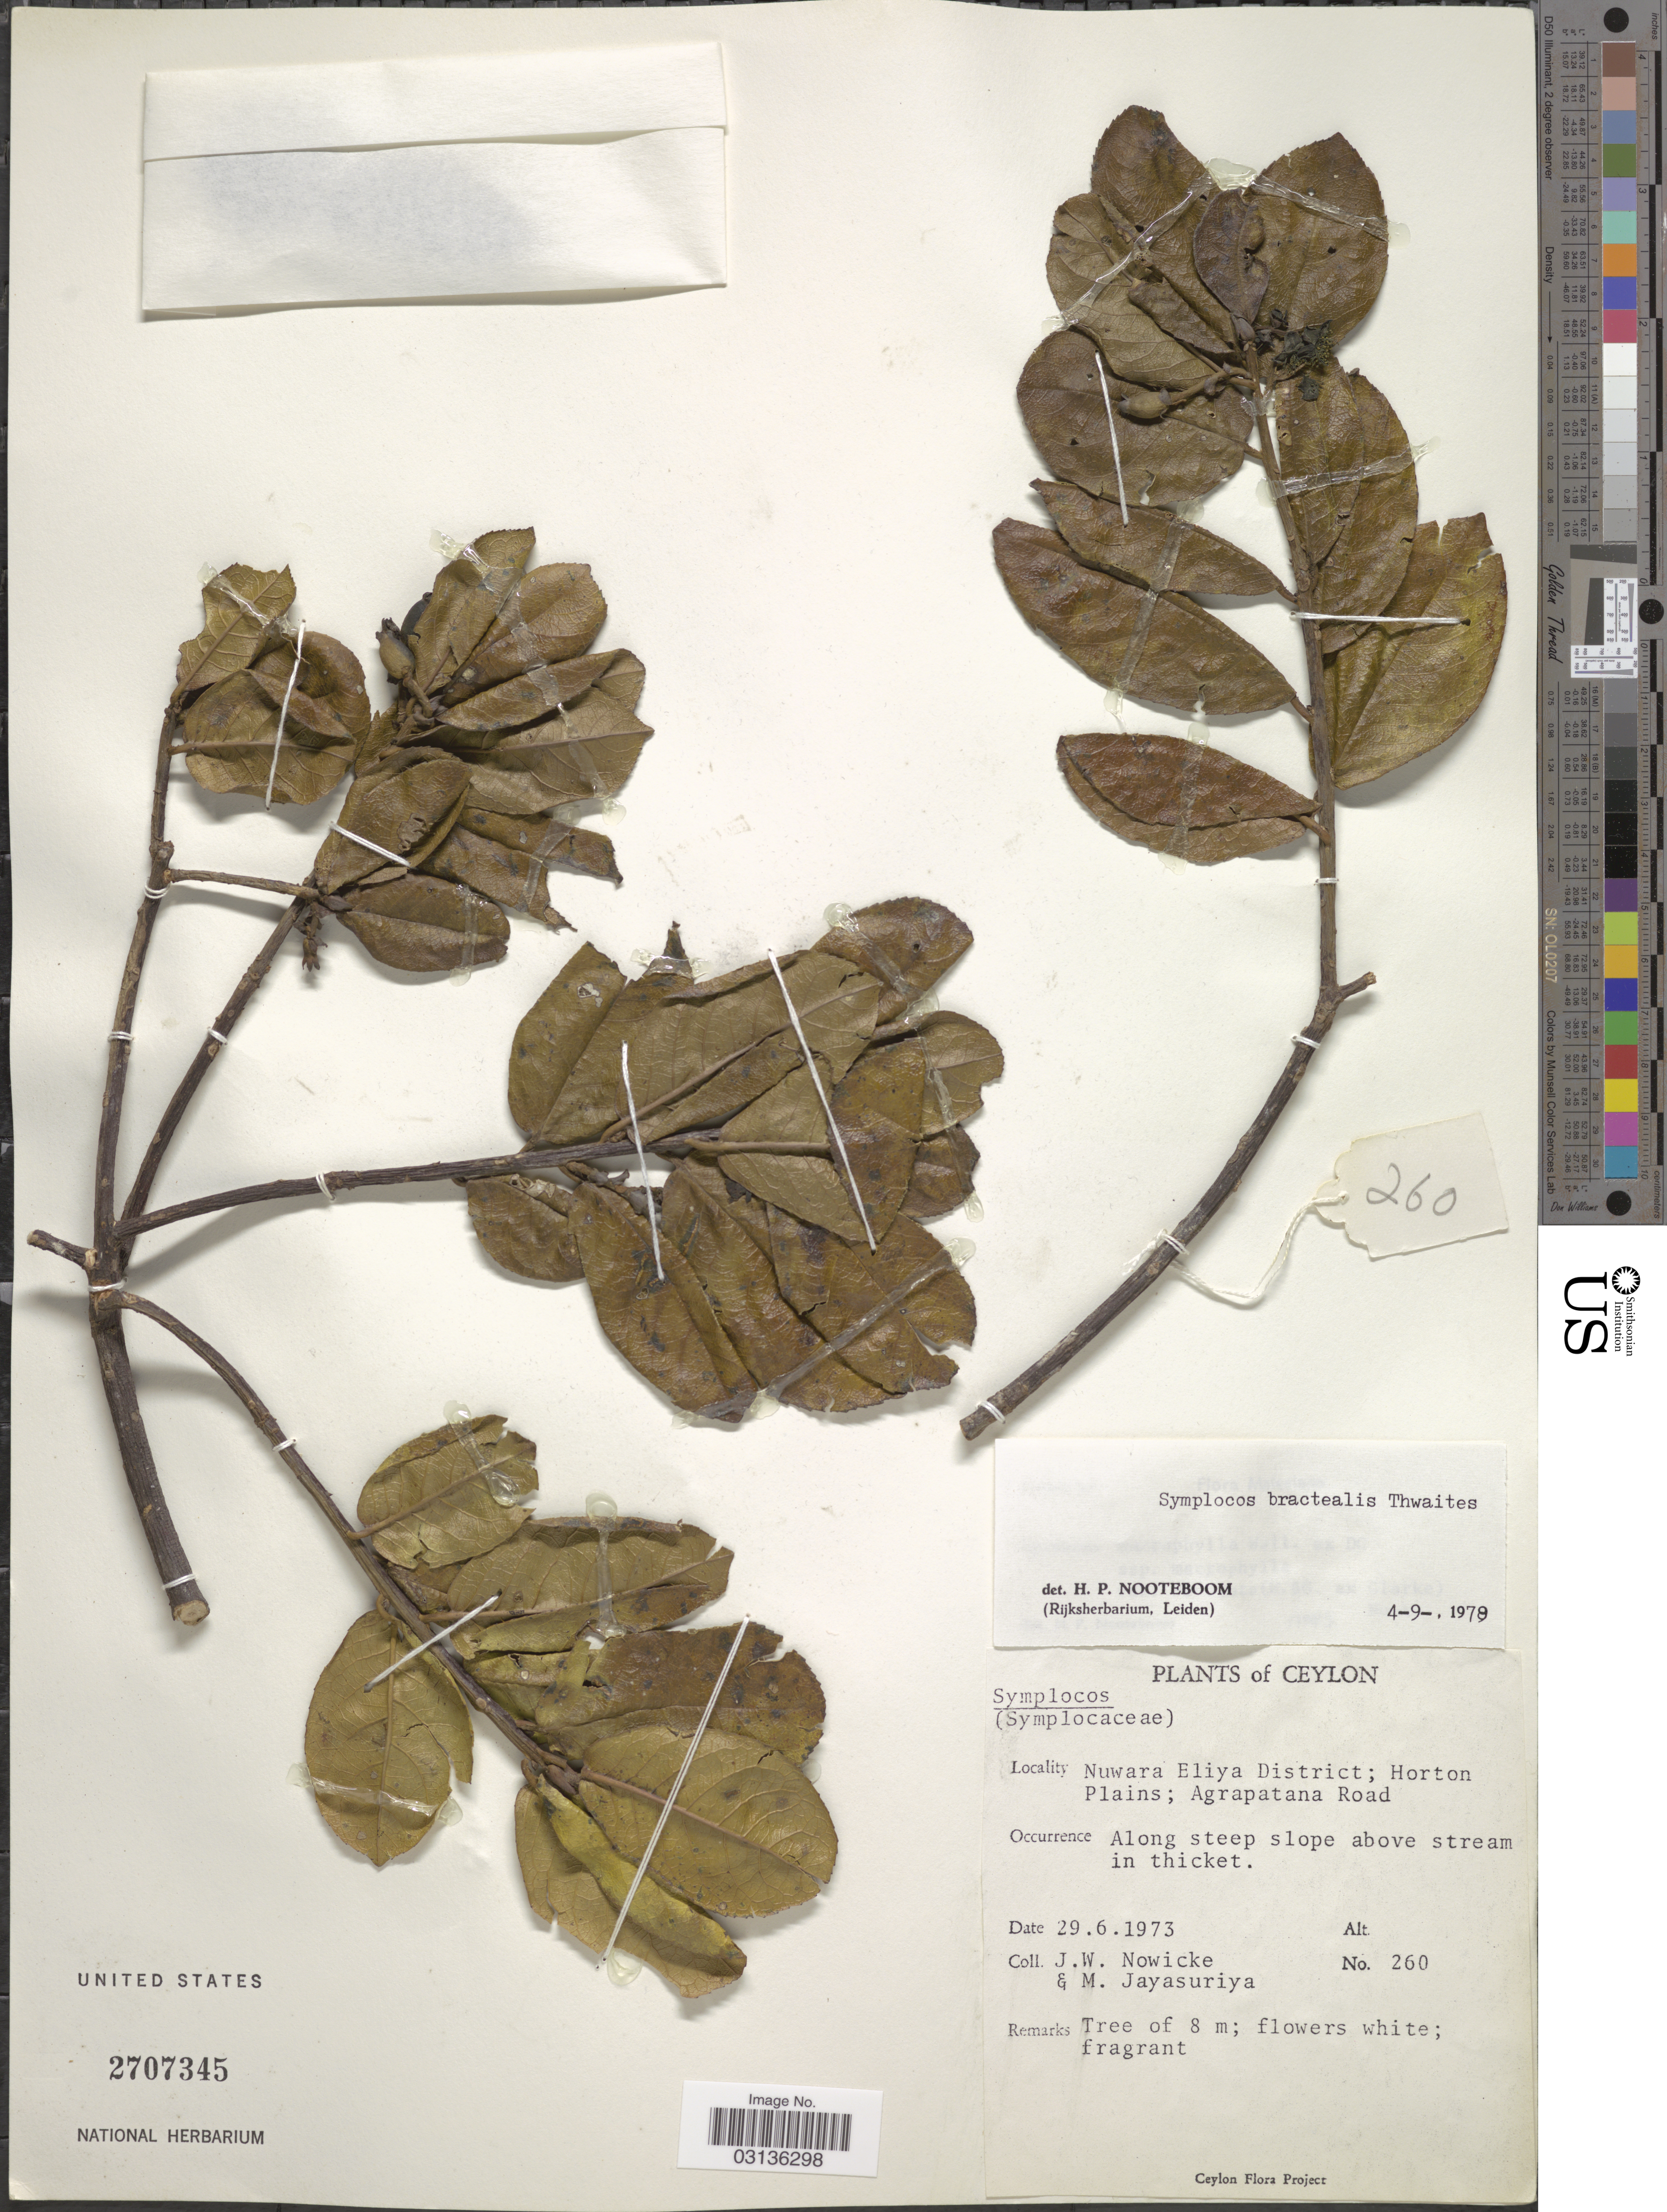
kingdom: Plantae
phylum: Tracheophyta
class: Magnoliopsida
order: Ericales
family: Symplocaceae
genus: Symplocos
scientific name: Symplocos bractealis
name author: Thwaites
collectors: J. W. Nowicke & M. Jayasuriya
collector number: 260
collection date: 1973-06-29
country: Sri Lanka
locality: Ceylon. Nuwara Eliya District; Horton Plains; Agrapatana Road.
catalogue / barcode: US 2707345